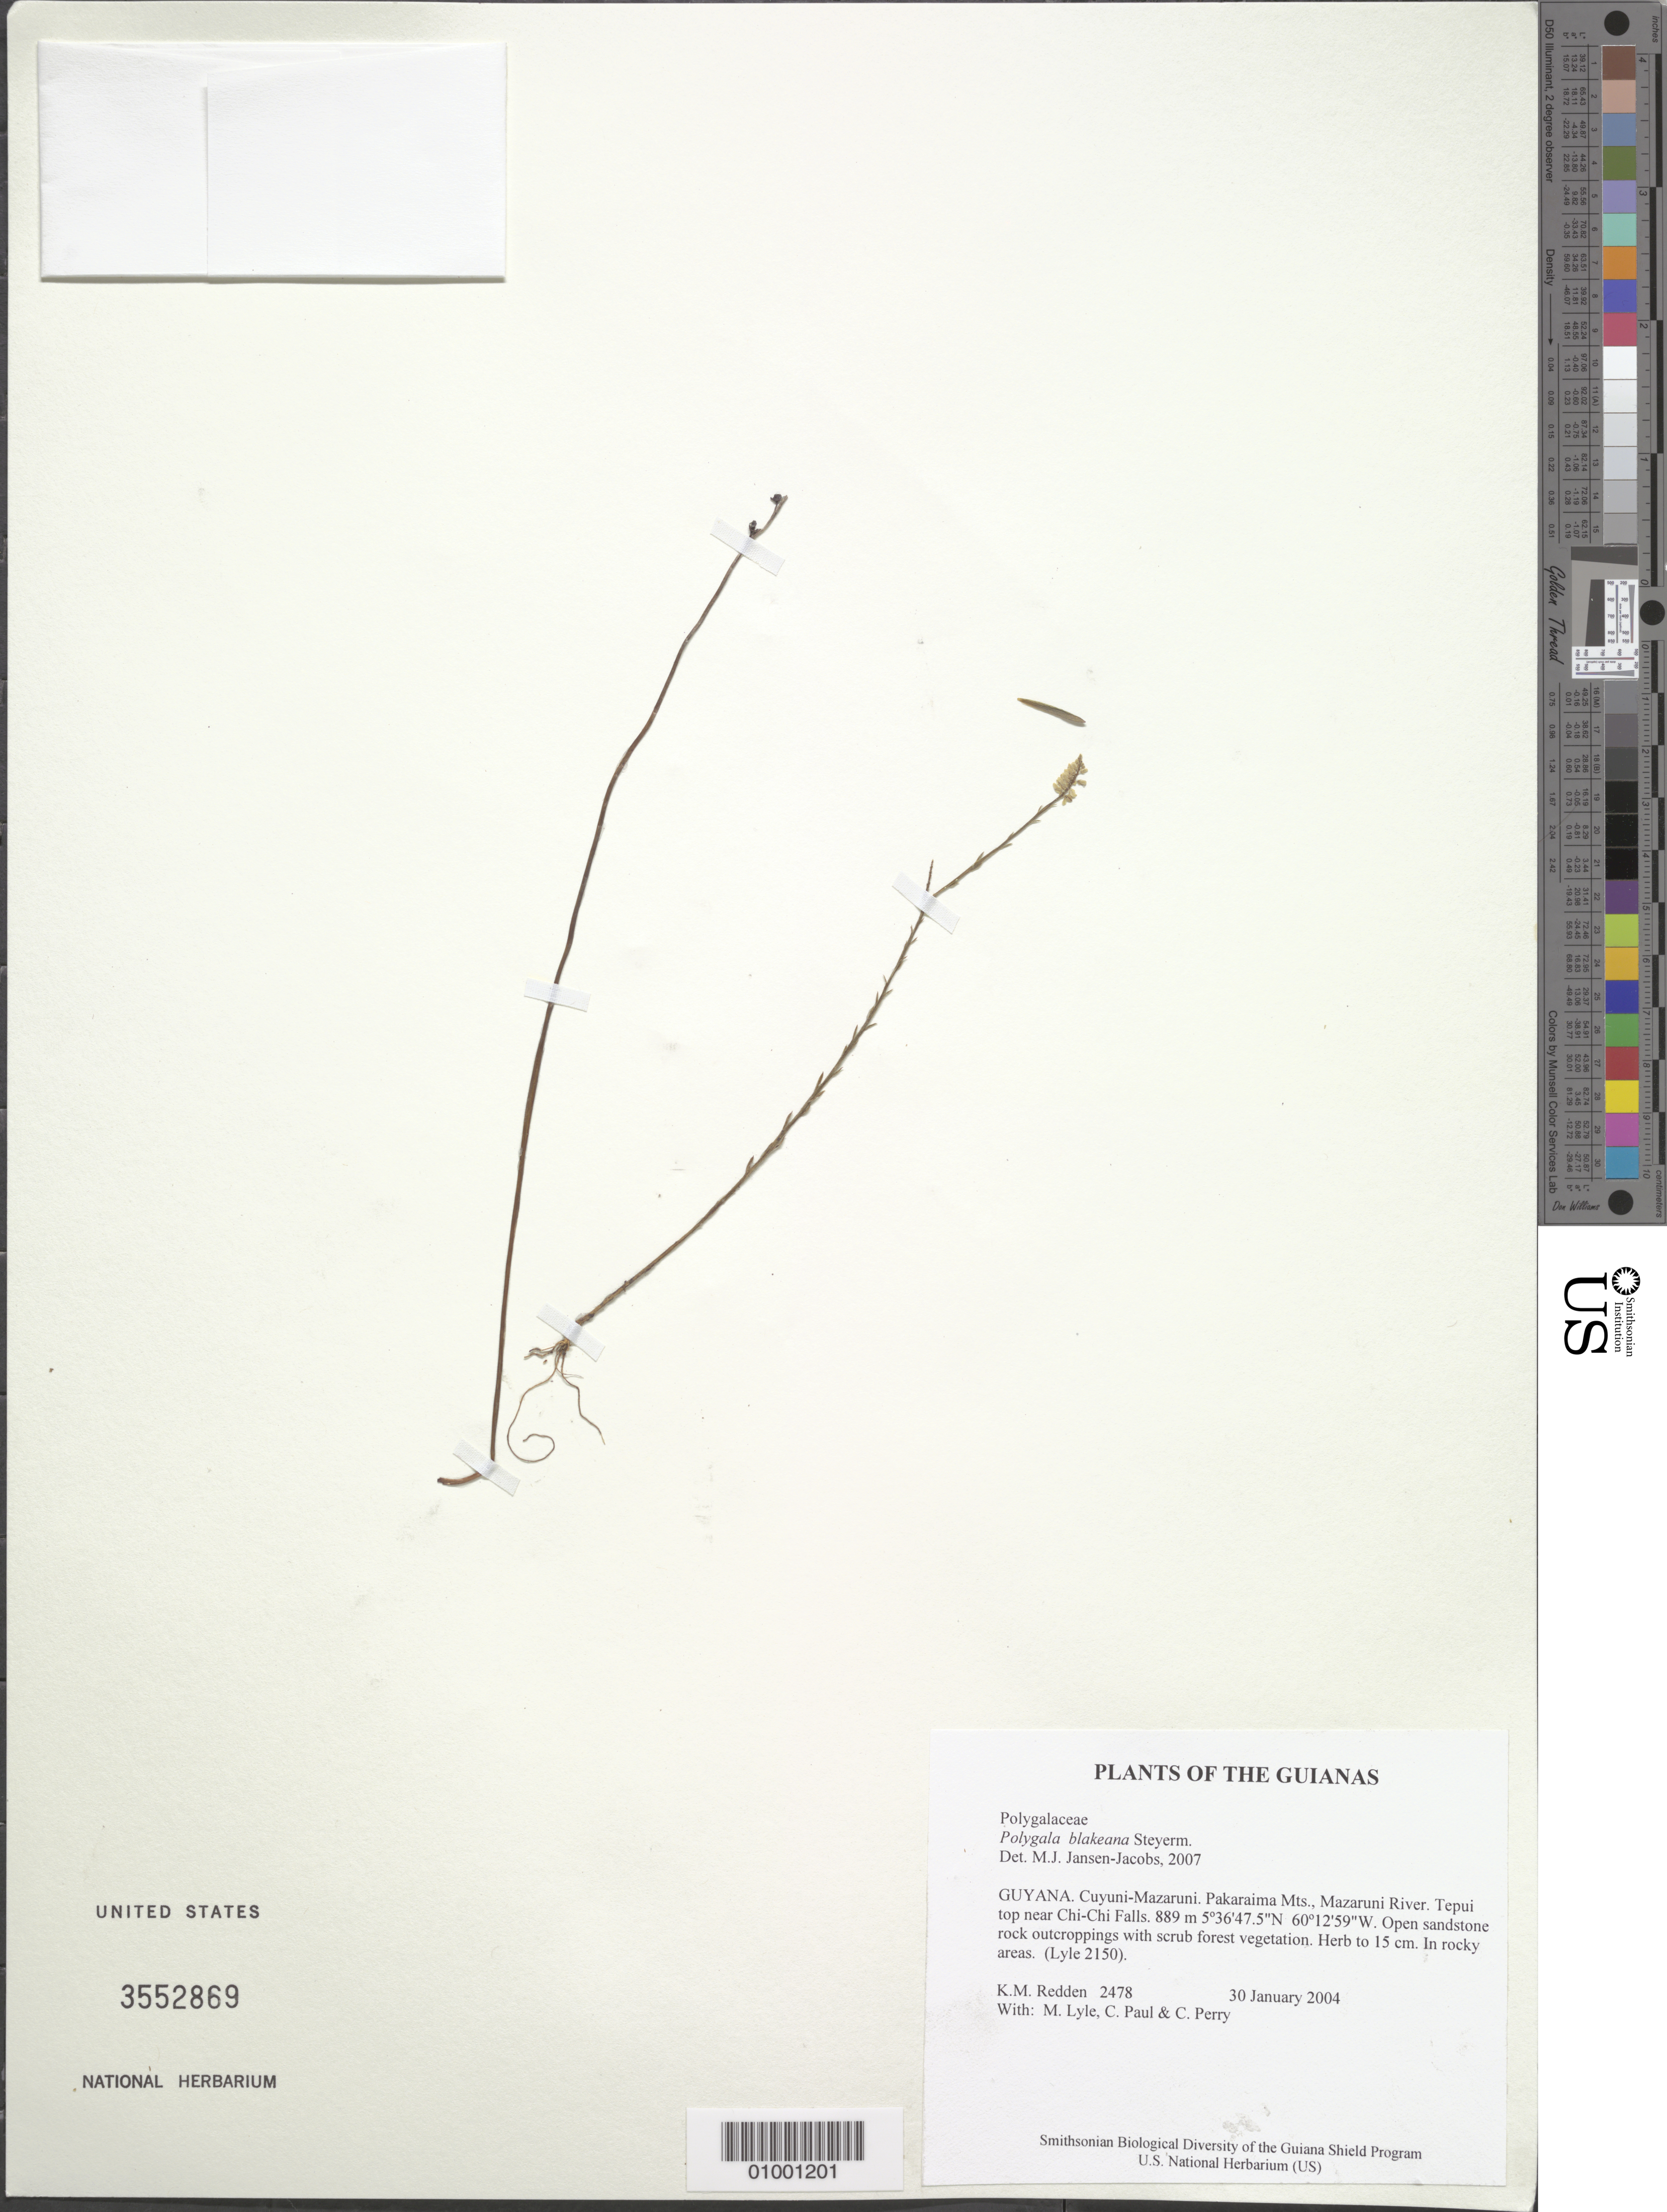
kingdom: Plantae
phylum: Tracheophyta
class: Magnoliopsida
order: Fabales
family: Polygalaceae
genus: Polygala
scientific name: Polygala blakeana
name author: Steyerm.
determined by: Jansen-Jacobs, M. J., (U), Nationaal Herbarium Nederland, Utrecht University branch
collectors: K. M. Redden, M. Lyle, C. Paul & C. Perry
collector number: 2478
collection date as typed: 30 January 2004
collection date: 2004-01-30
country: Guyana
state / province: Cuyuni-Mazaruni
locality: Pakaraima Mts., Mazaruni River. Tepui top near Chi-Chi Falls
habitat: Open sandstone rock outcroppings with scrub forest vegetation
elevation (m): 889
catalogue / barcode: US 3552869